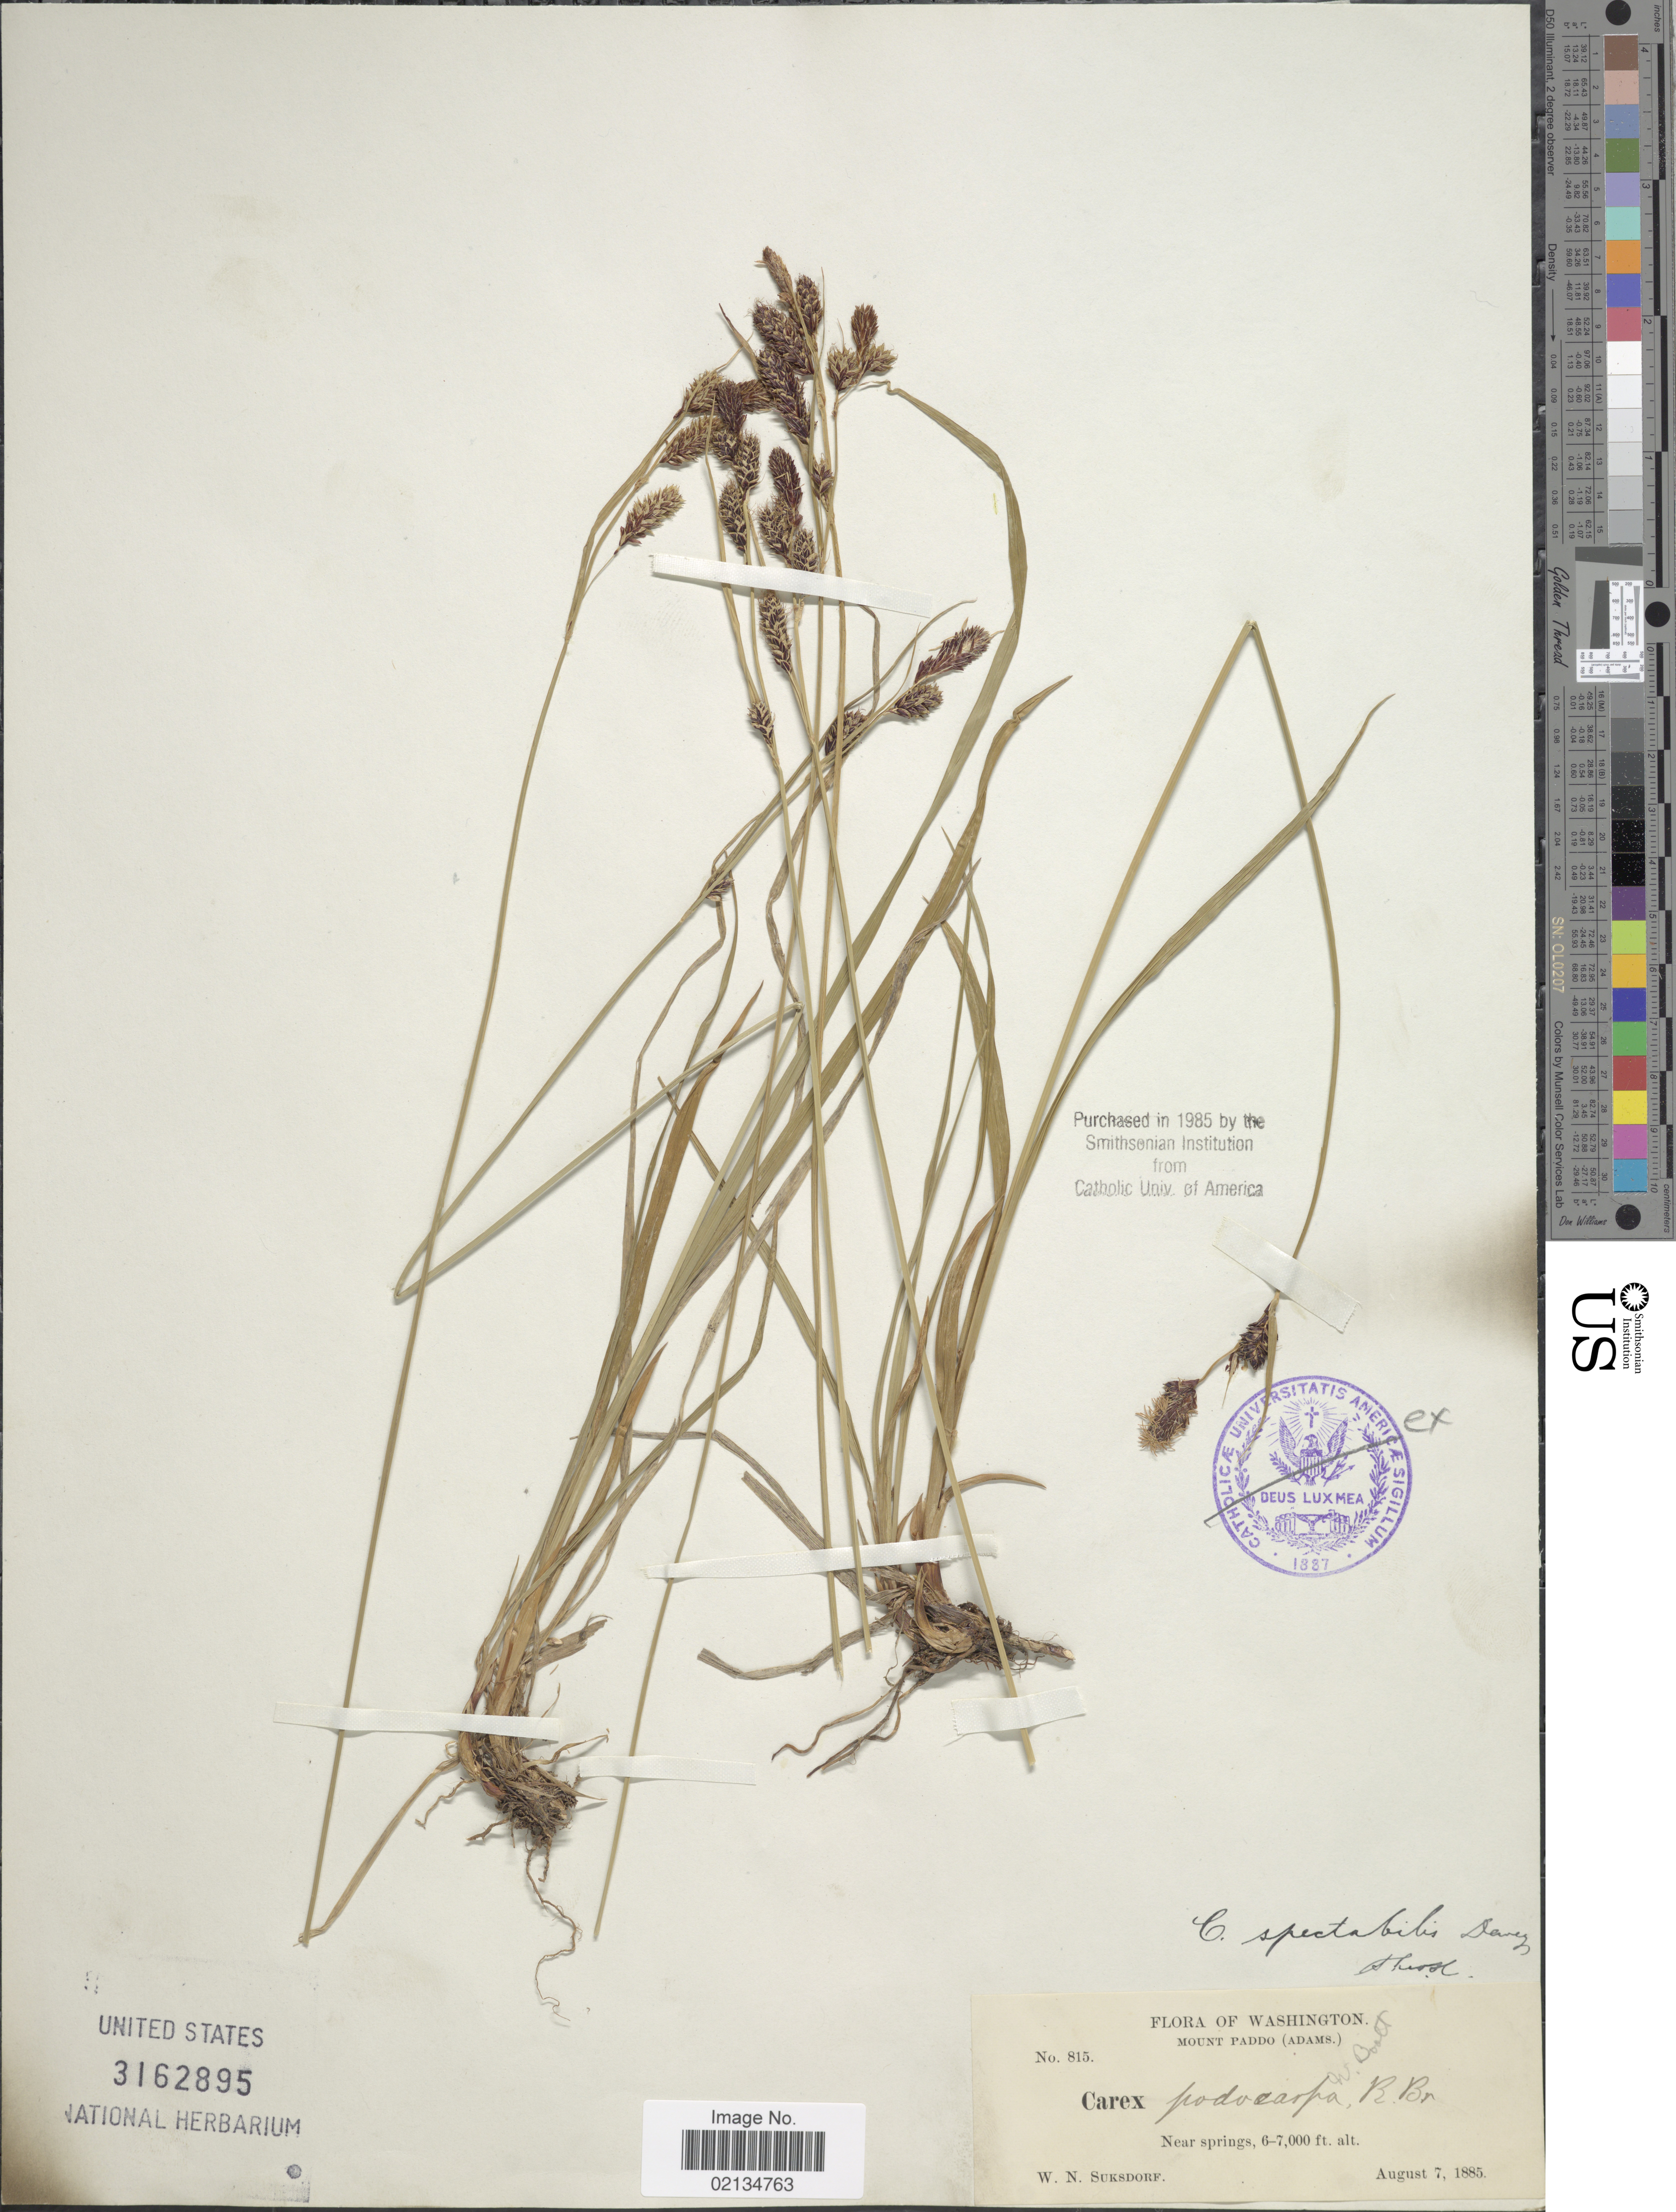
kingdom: Plantae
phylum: Tracheophyta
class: Liliopsida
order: Poales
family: Cyperaceae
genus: Carex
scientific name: Carex spectabilis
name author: Dewey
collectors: W. N. Suksdorf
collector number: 815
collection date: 1885-08-07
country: United States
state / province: Washington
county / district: Skamania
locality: Mount Paddo (Adams.), near springs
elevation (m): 1829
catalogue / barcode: US 3162895